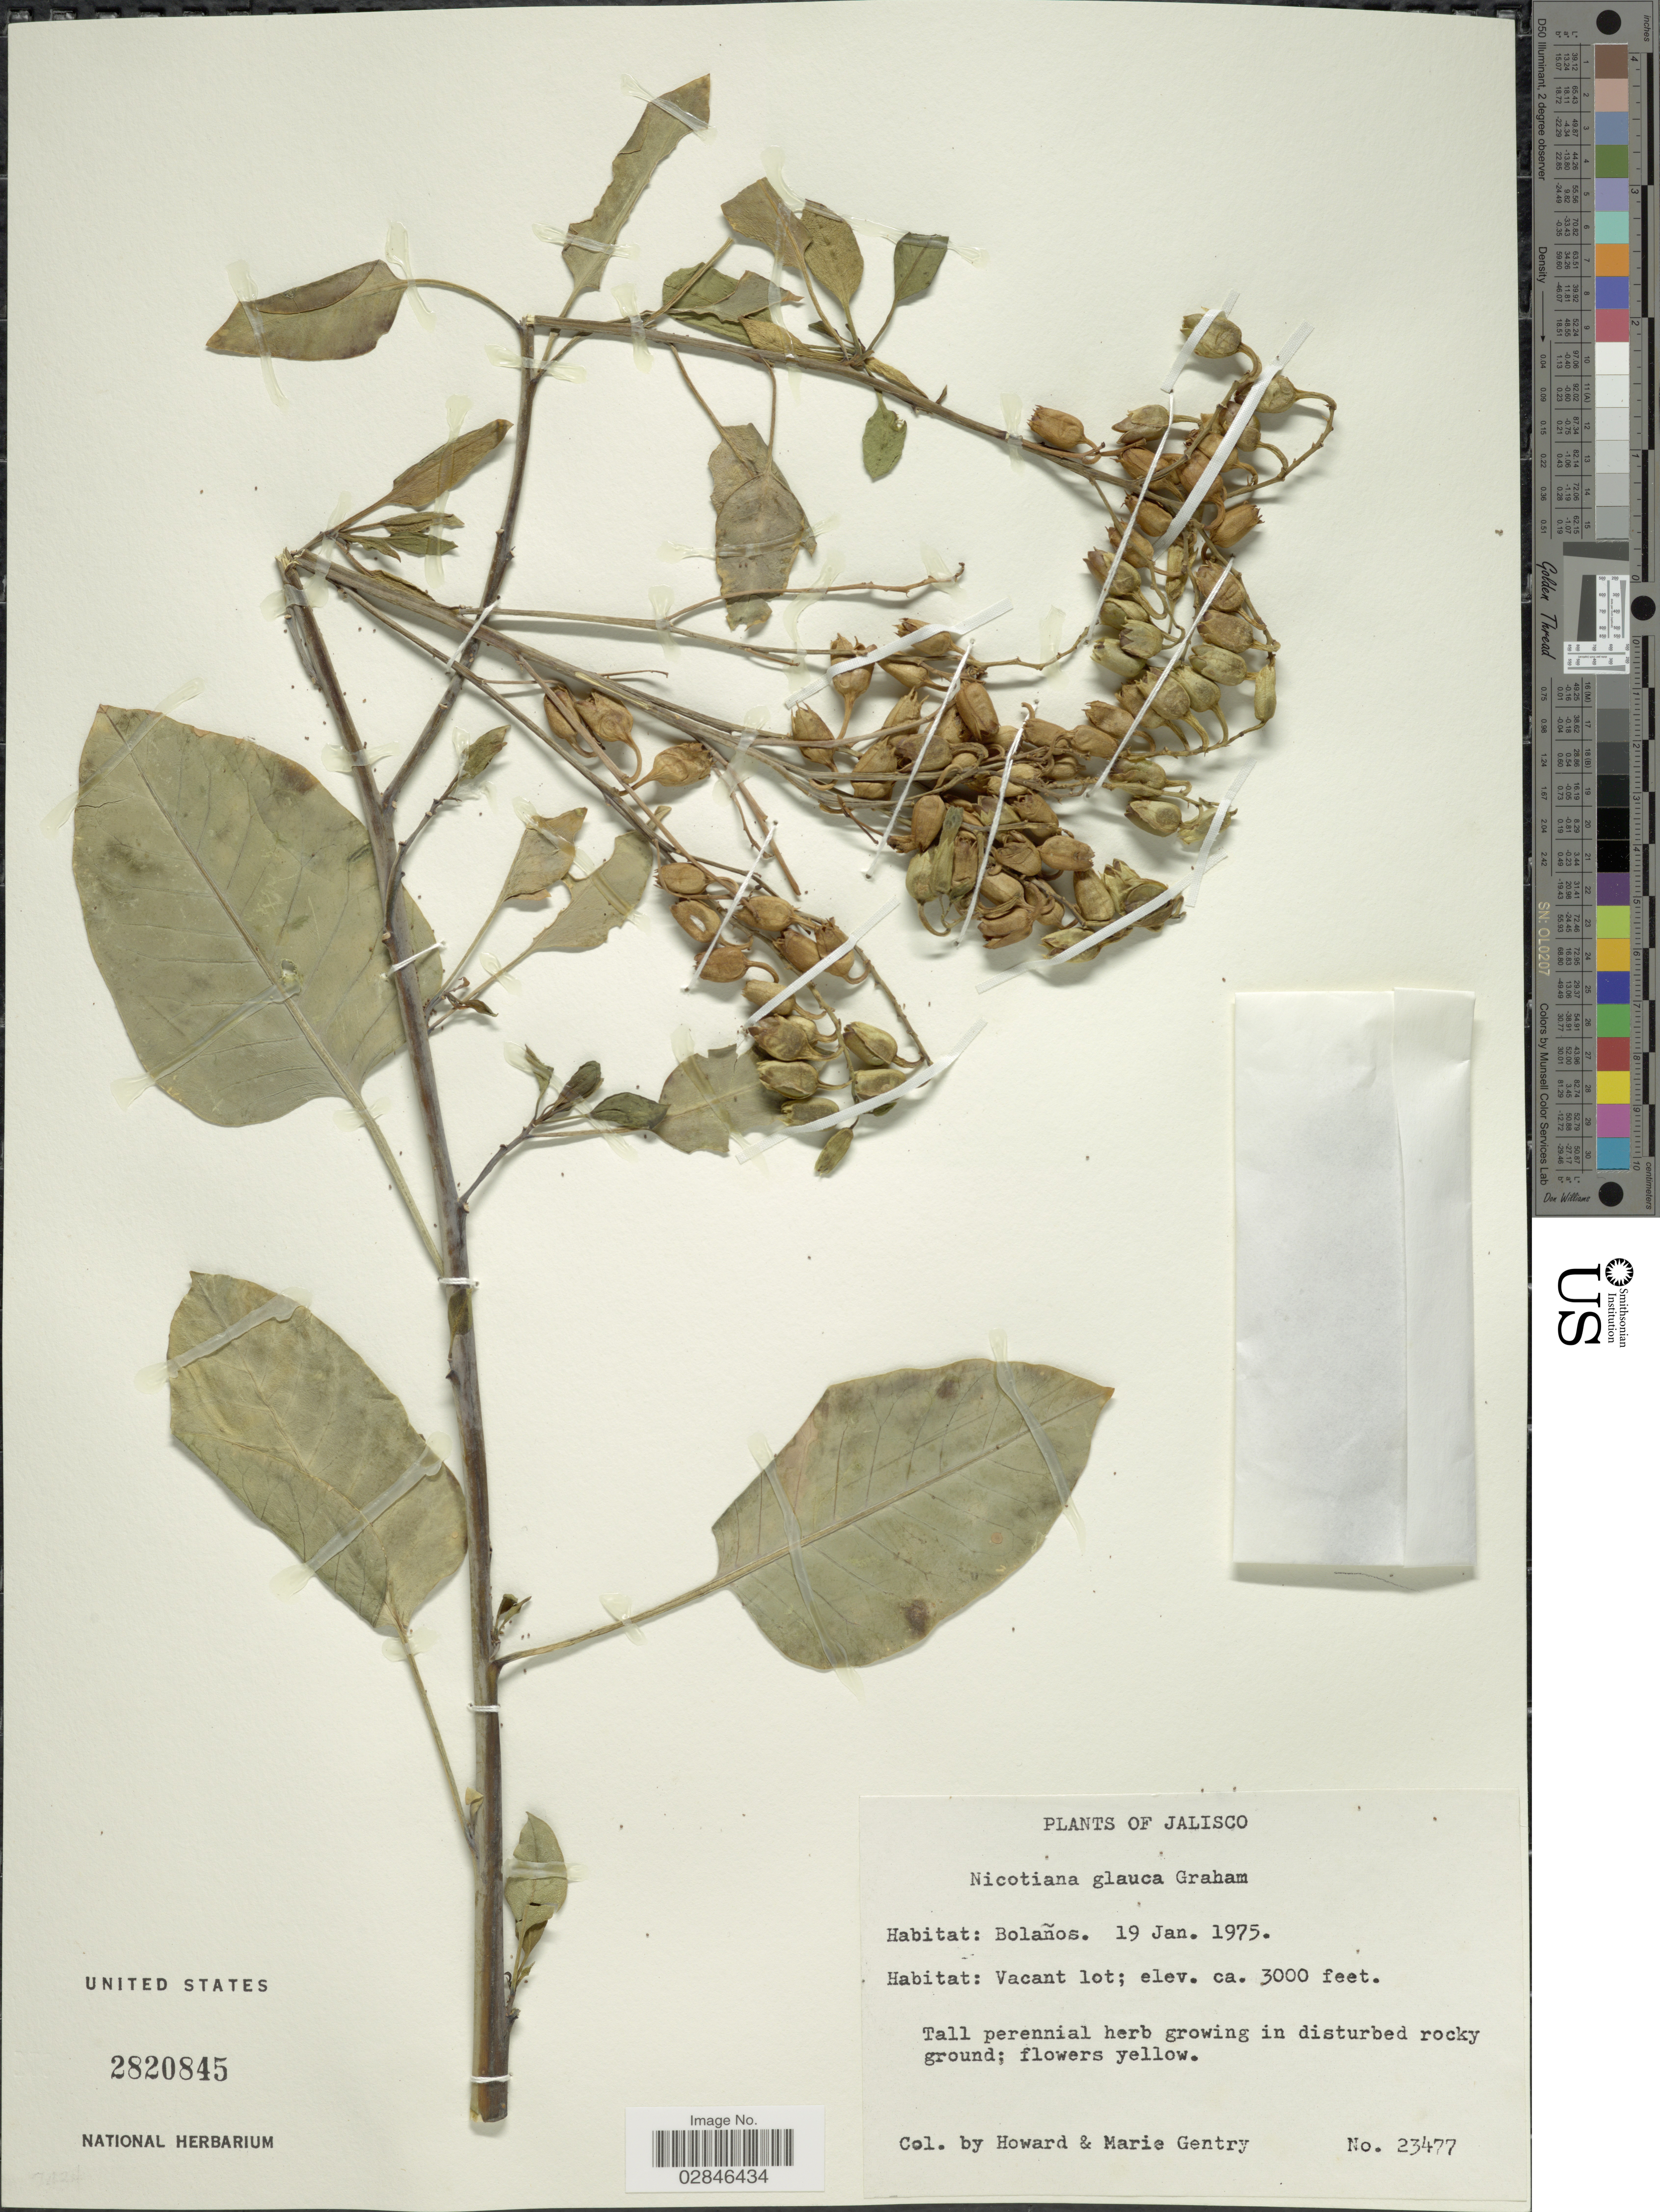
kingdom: Plantae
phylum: Tracheophyta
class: Magnoliopsida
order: Solanales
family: Solanaceae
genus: Nicotiana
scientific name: Nicotiana glauca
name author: Graham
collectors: H. S. Gentry & M. Gentry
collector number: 23477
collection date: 1975-01-19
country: Mexico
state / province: Jalisco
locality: Bolaños.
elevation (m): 914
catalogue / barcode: US 2820845